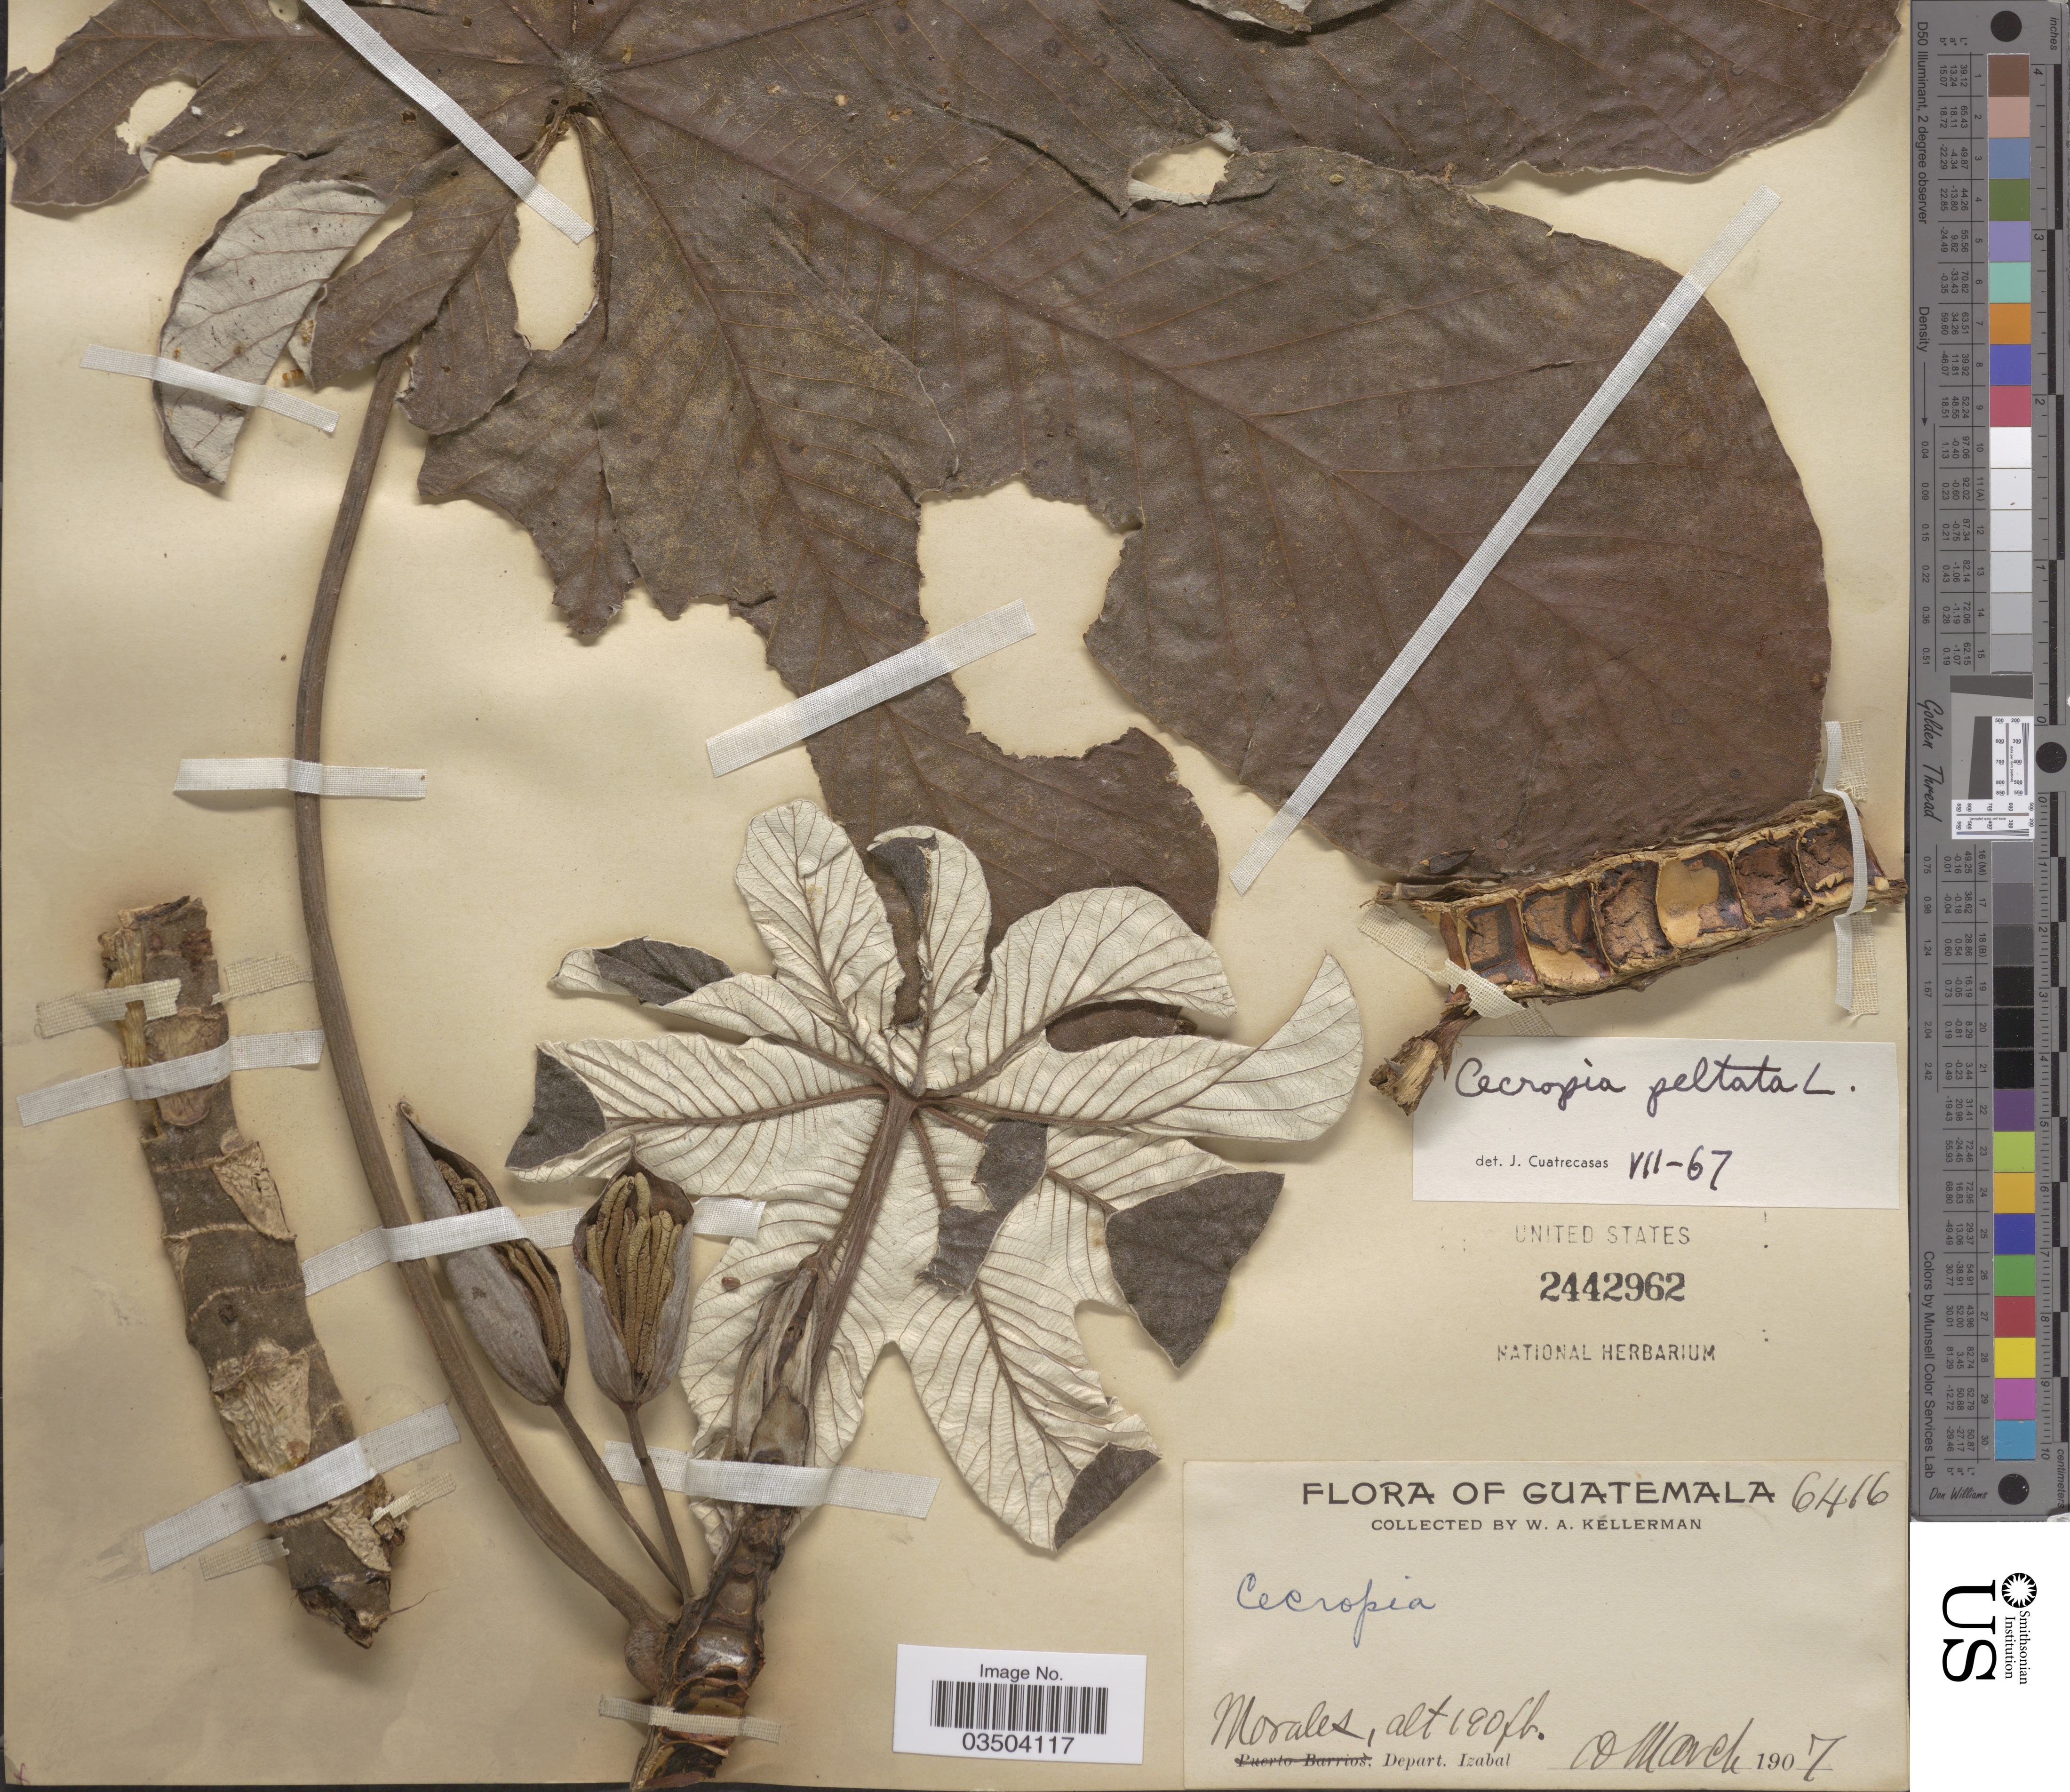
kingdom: Plantae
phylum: Tracheophyta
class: Magnoliopsida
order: Rosales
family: Urticaceae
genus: Cecropia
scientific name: Cecropia peltata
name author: L.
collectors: W. Kellerman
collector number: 6416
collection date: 1907-03-10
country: Guatemala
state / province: Izabal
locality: Morales. Depart. Izabal.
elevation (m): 58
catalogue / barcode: US 2442962